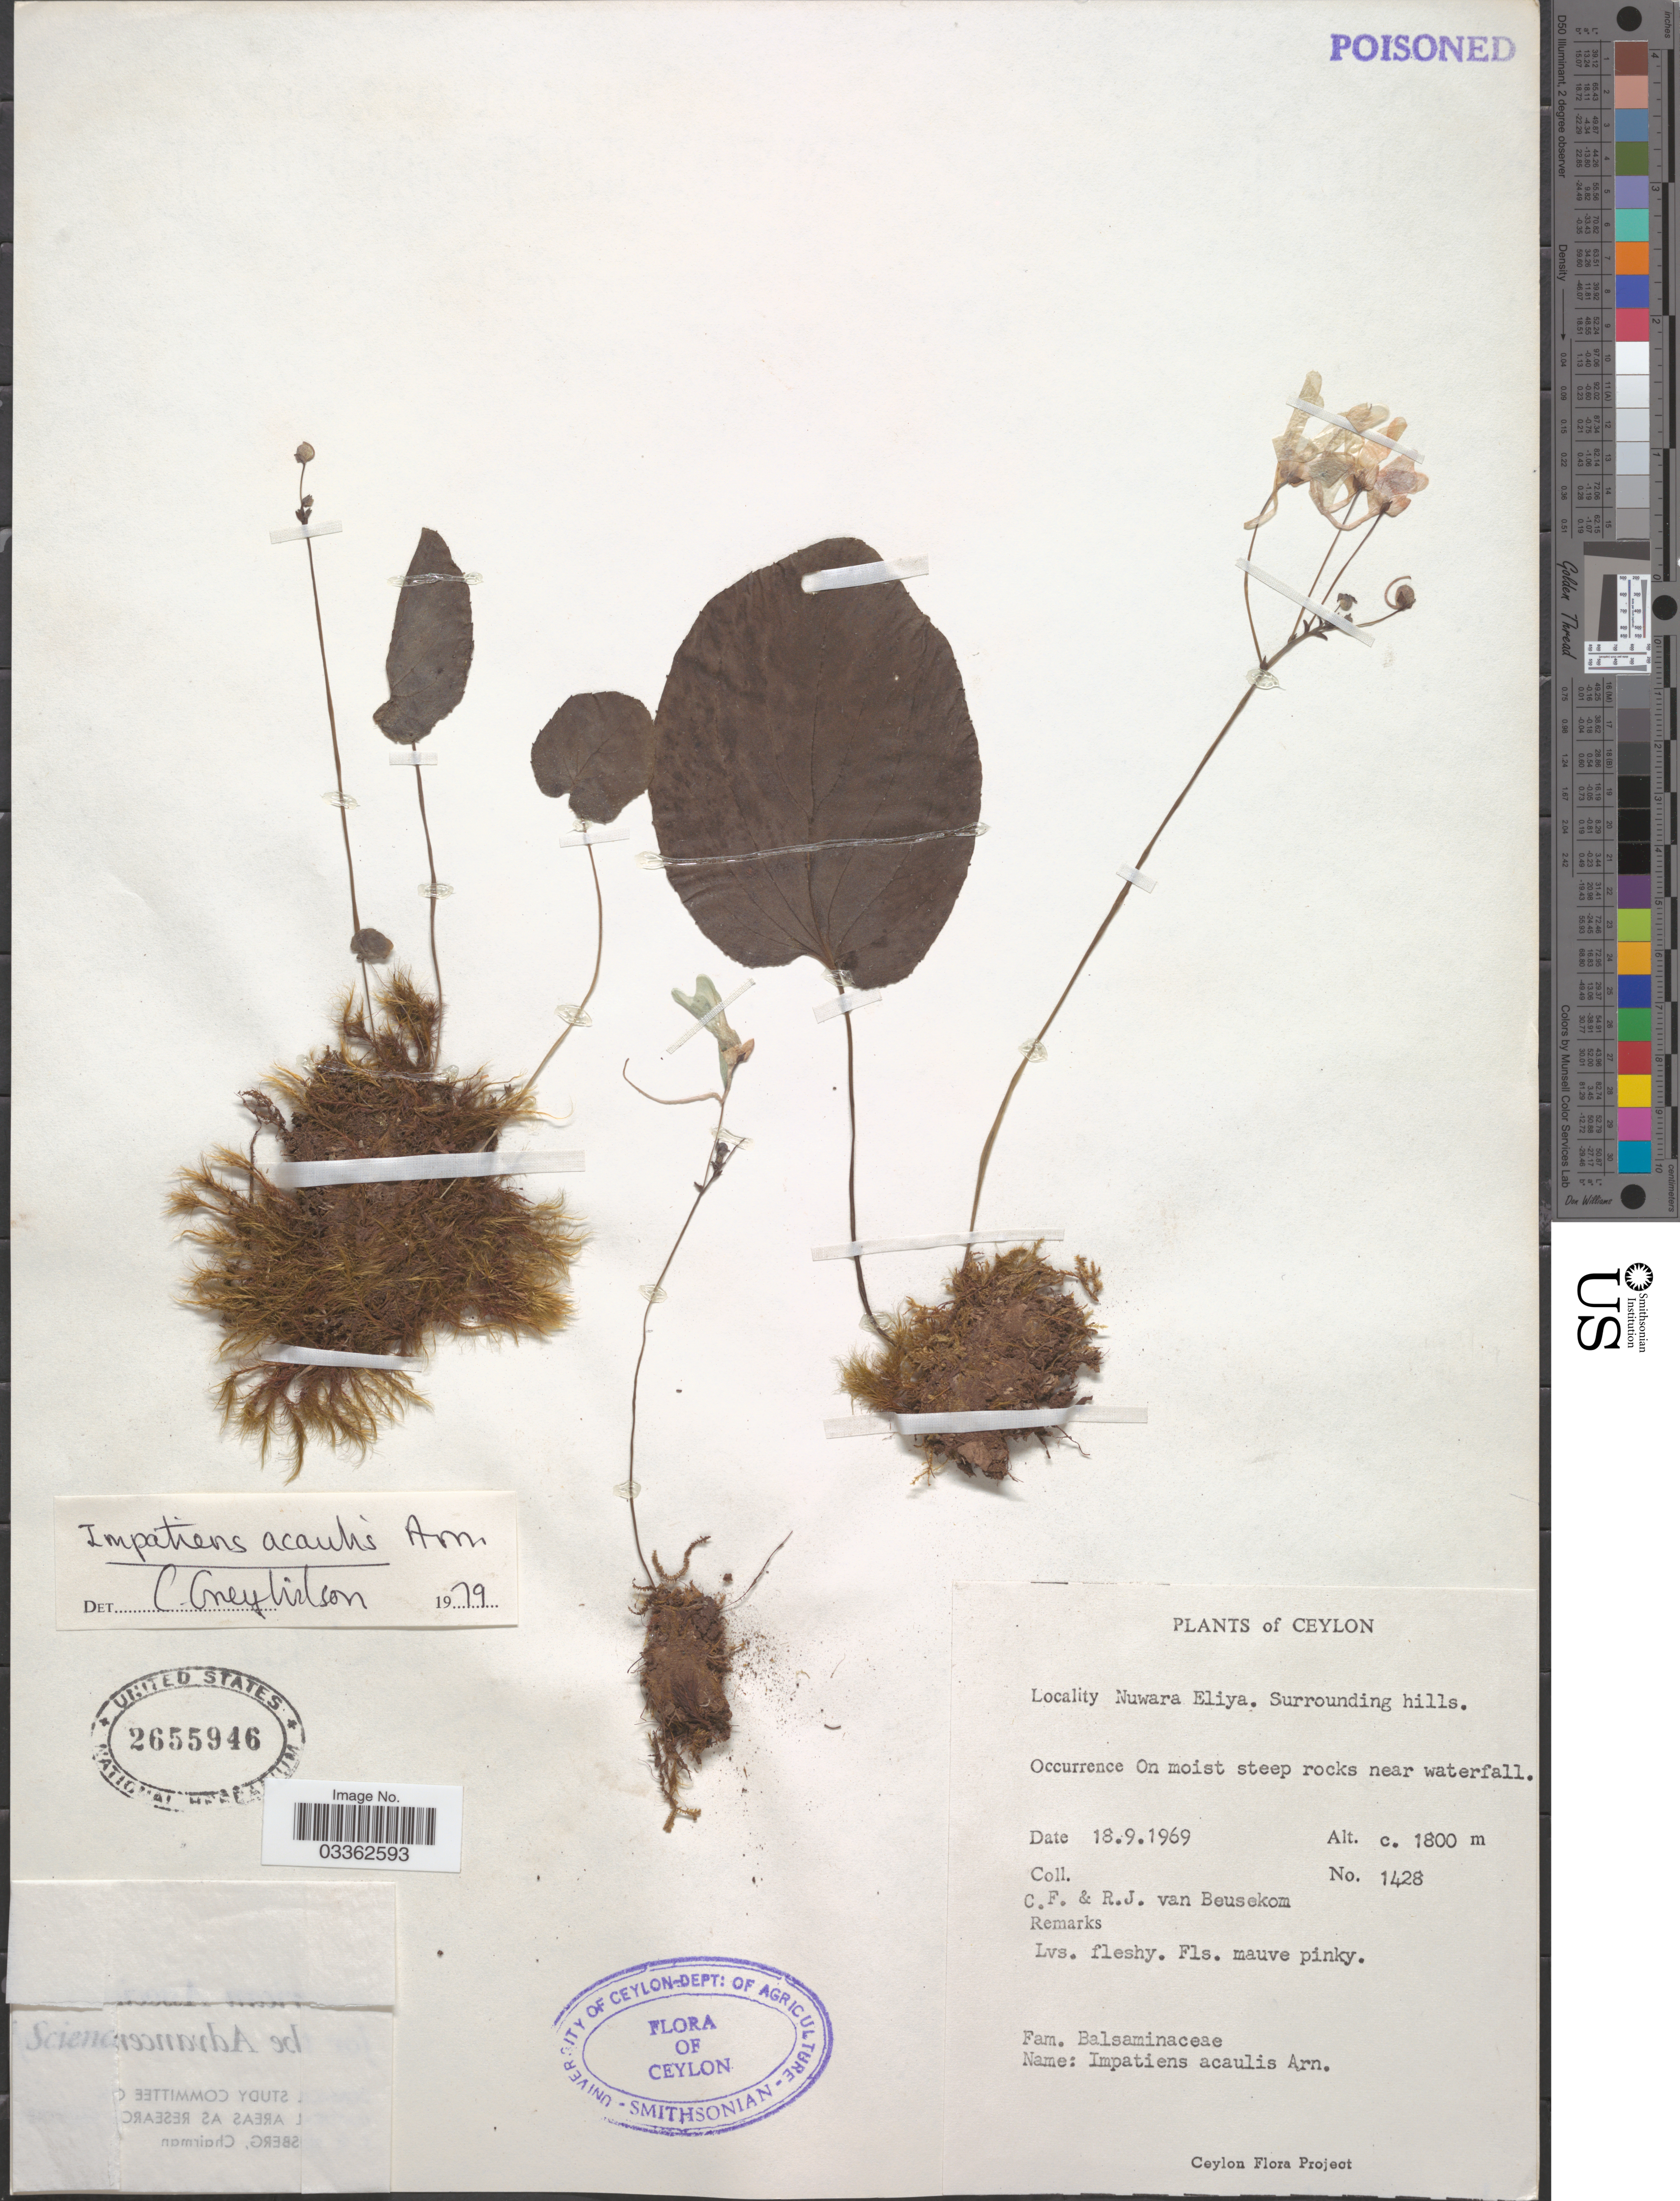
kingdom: Plantae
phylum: Tracheophyta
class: Magnoliopsida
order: Ericales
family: Balsaminaceae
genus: Impatiens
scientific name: Impatiens acaulis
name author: Arn.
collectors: C. F. Beusekom & R. Beusekom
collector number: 1428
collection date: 1969-09-18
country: Sri Lanka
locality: Ceylon. Nuwara Eliya. Surrounding hills.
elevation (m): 1800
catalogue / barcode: US 2655946